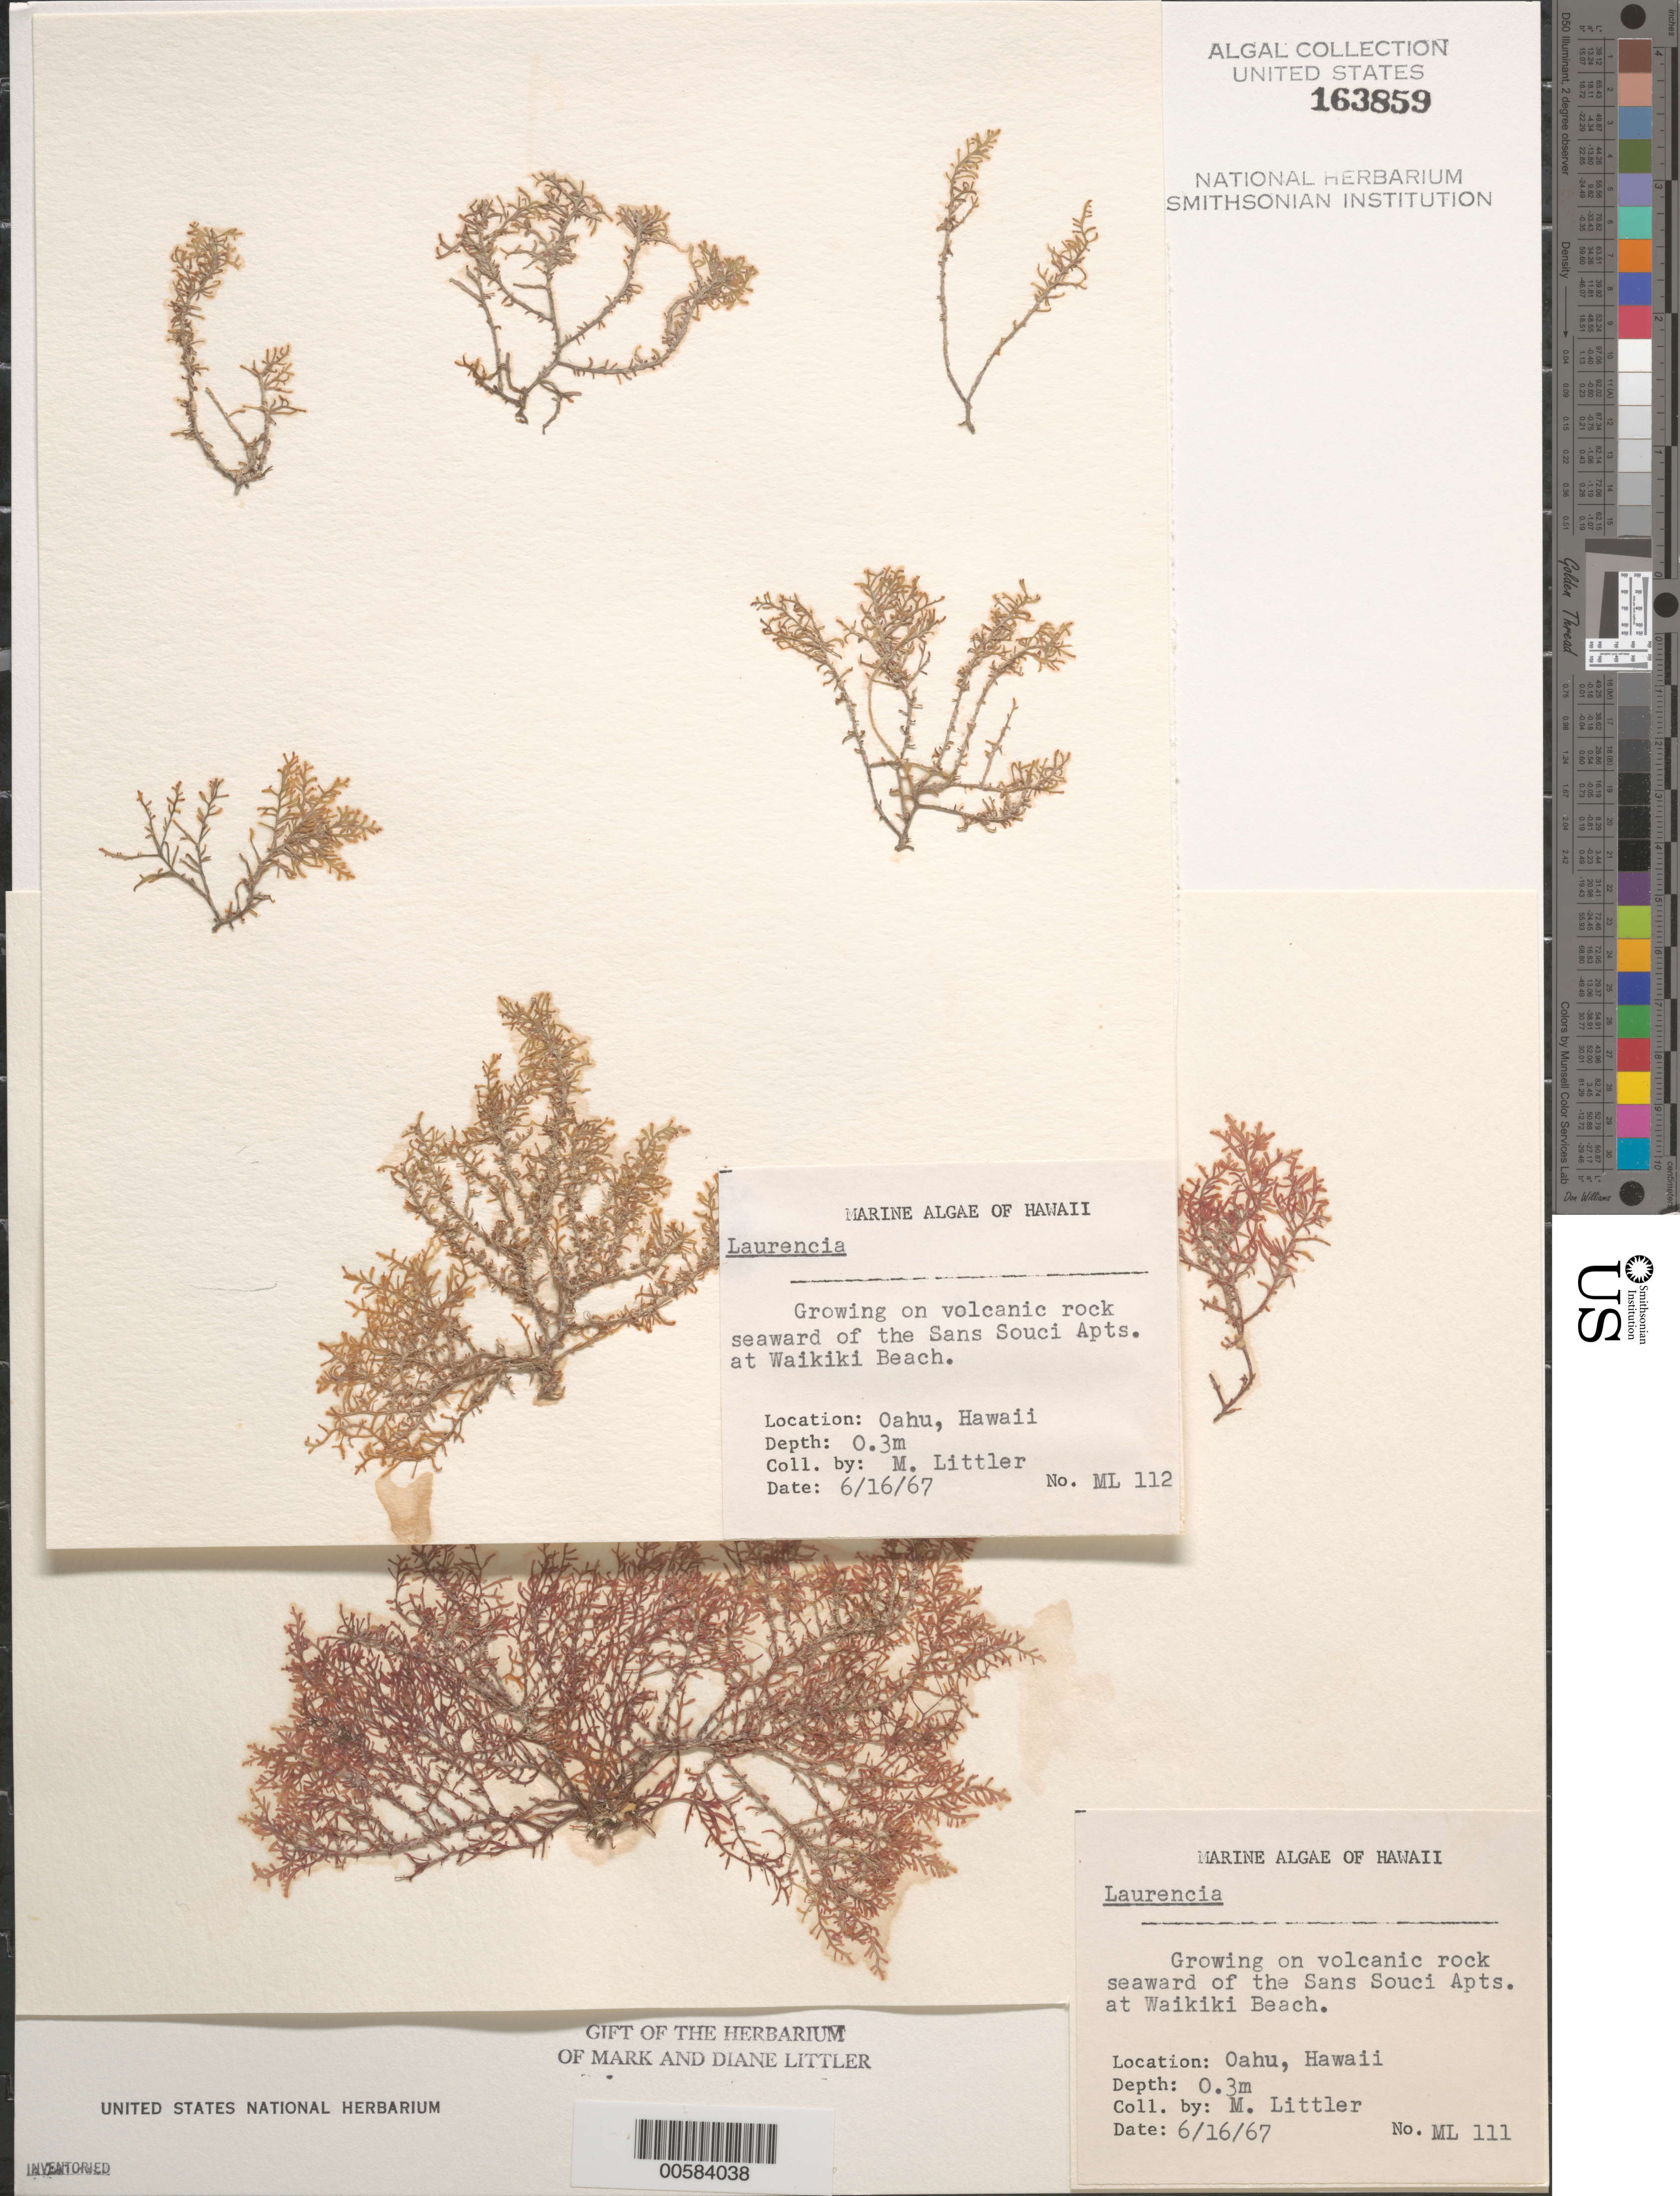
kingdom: Plantae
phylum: Rhodophyta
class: Florideophyceae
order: Ceramiales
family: Rhodomelaceae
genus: Laurencia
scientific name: Laurencia sp.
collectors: M. M. Littler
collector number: ML 111 & ML 112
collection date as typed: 16 Jun 1967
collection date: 1967-06-16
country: United States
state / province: Hawaii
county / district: Honolulu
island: Oahu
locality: Waikiki Beach near Sans Souci Apartments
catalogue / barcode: US 163859